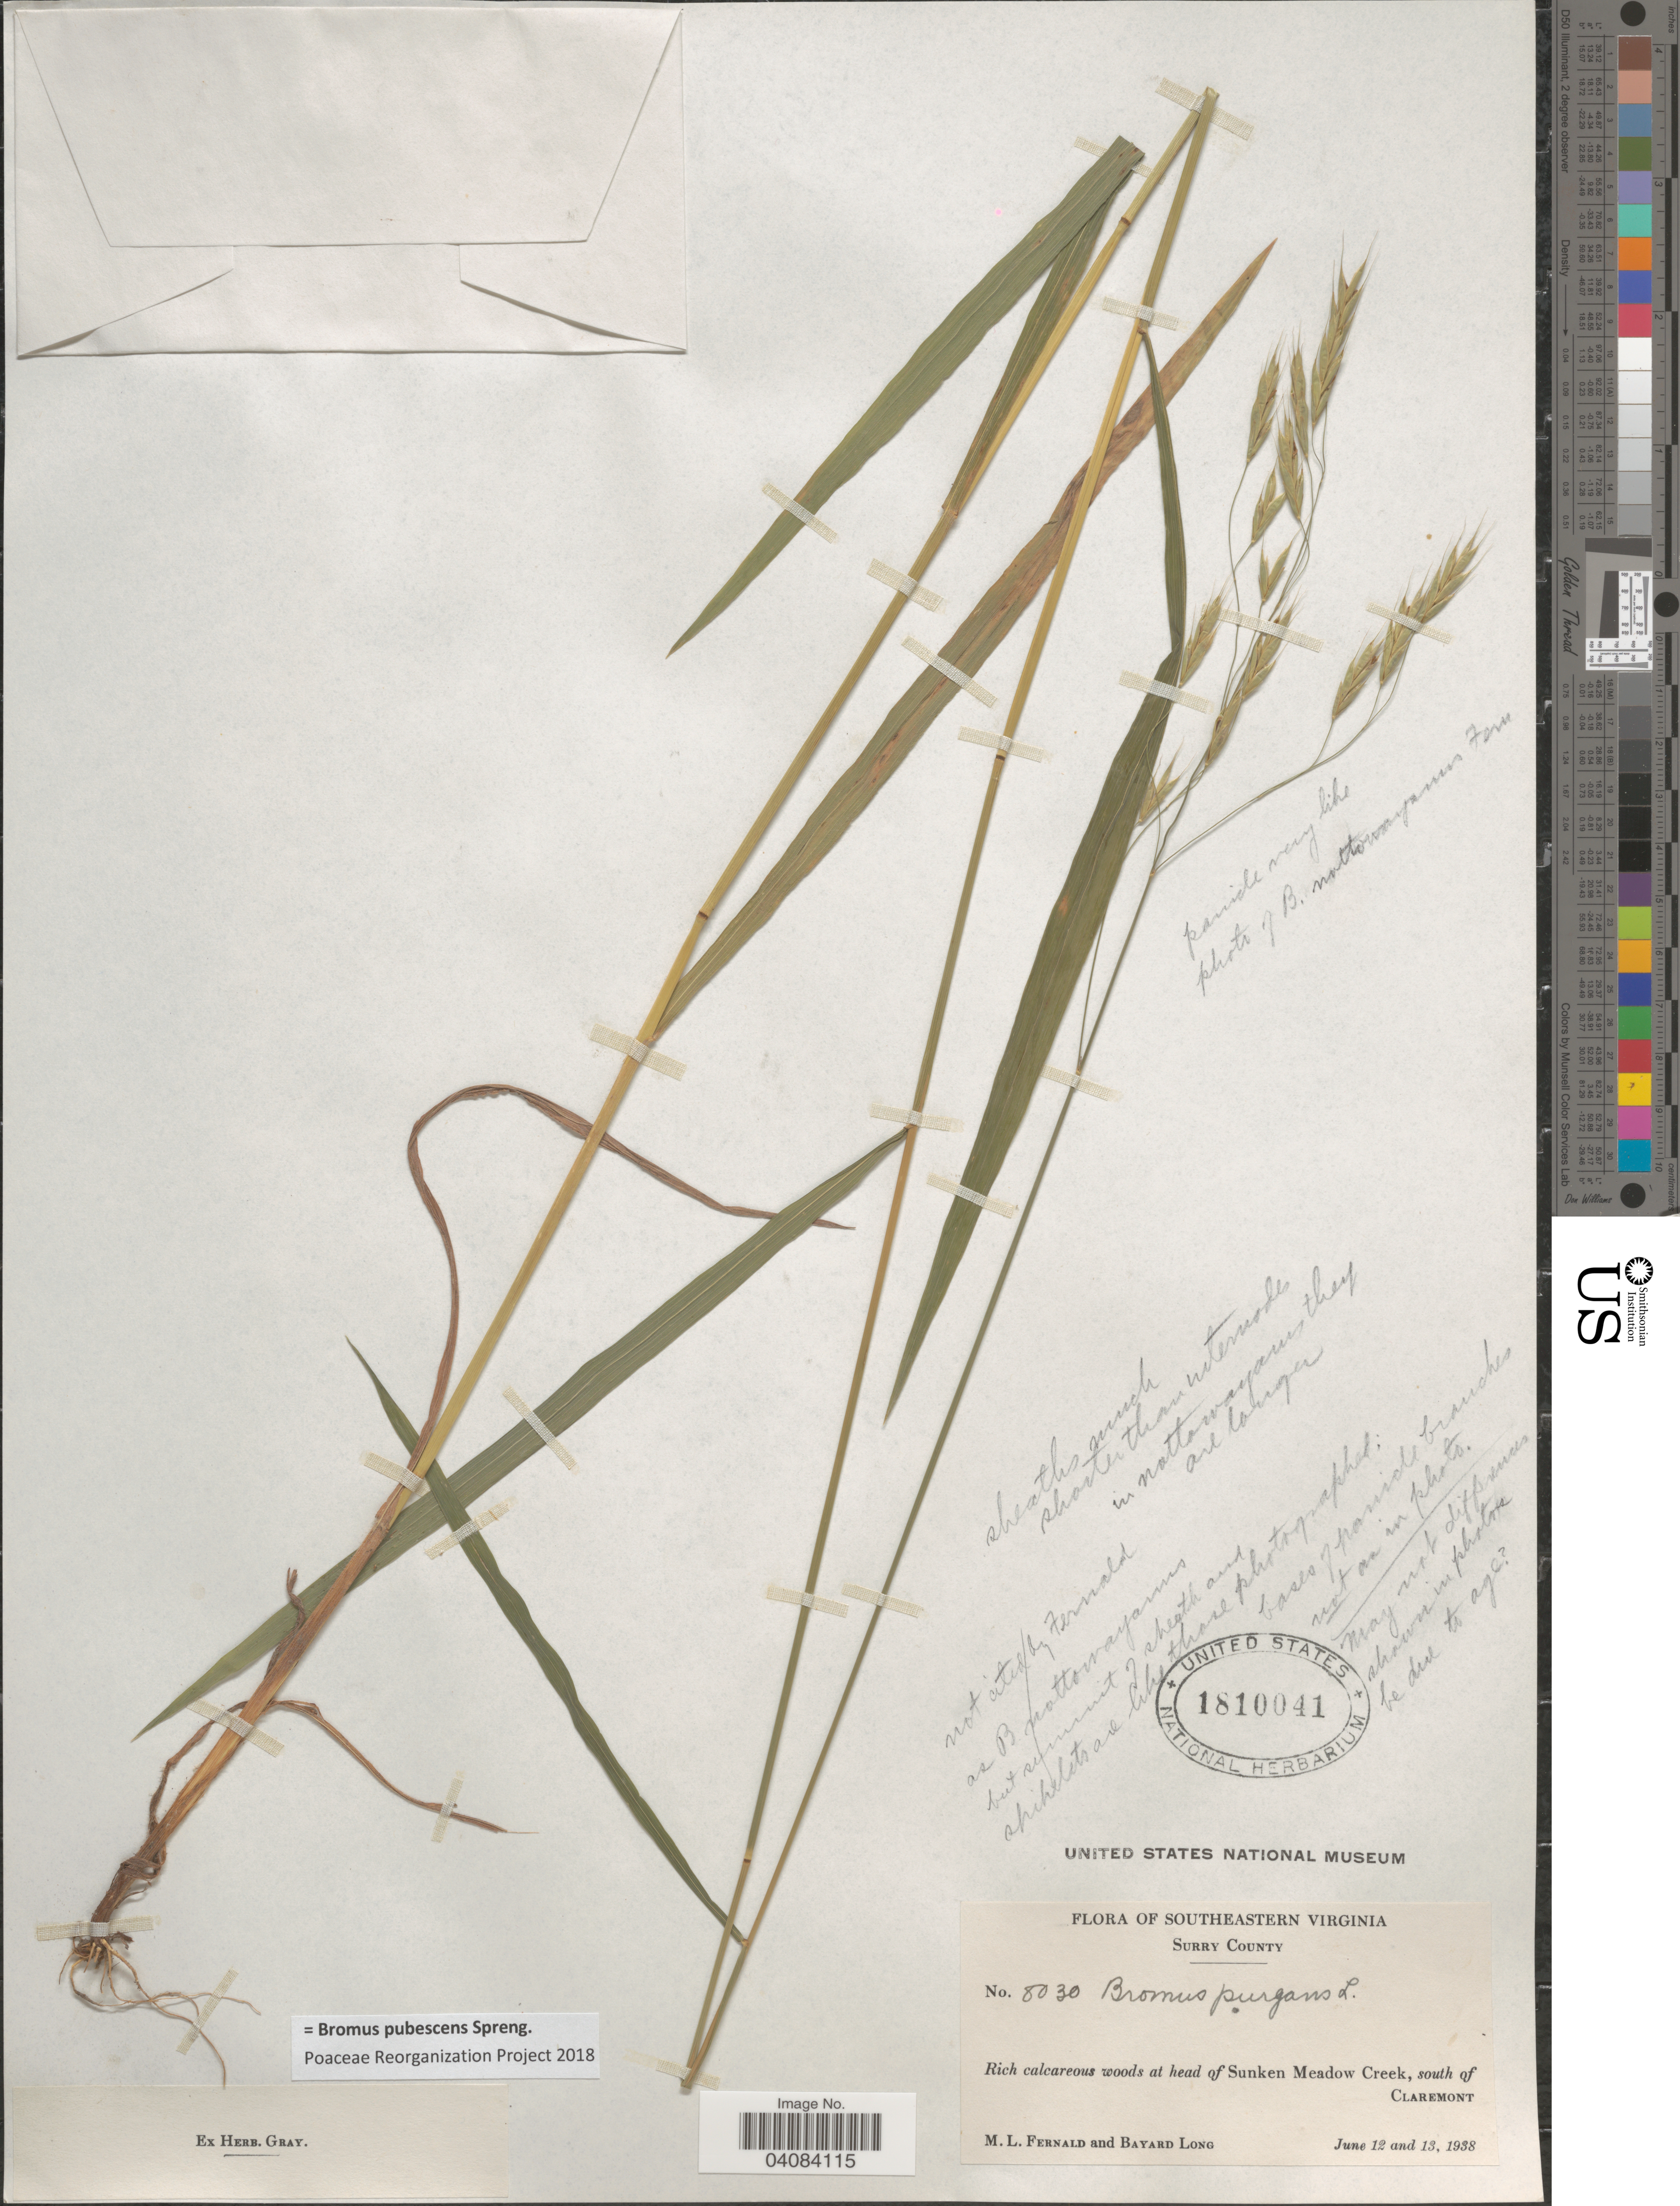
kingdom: Plantae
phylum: Tracheophyta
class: Liliopsida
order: Poales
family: Poaceae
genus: Bromus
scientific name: Bromus pubescens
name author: Muhl. ex Willd.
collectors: M. L. Fernald & B. Long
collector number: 8030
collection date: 1938-06-12/1938-06-13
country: United States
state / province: Virginia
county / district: Surry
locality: Southeastern Virginia. Surry County. Rich calcareous woods at head of Sunken Meadow Creek, south of Claremont.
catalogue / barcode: US 1810041